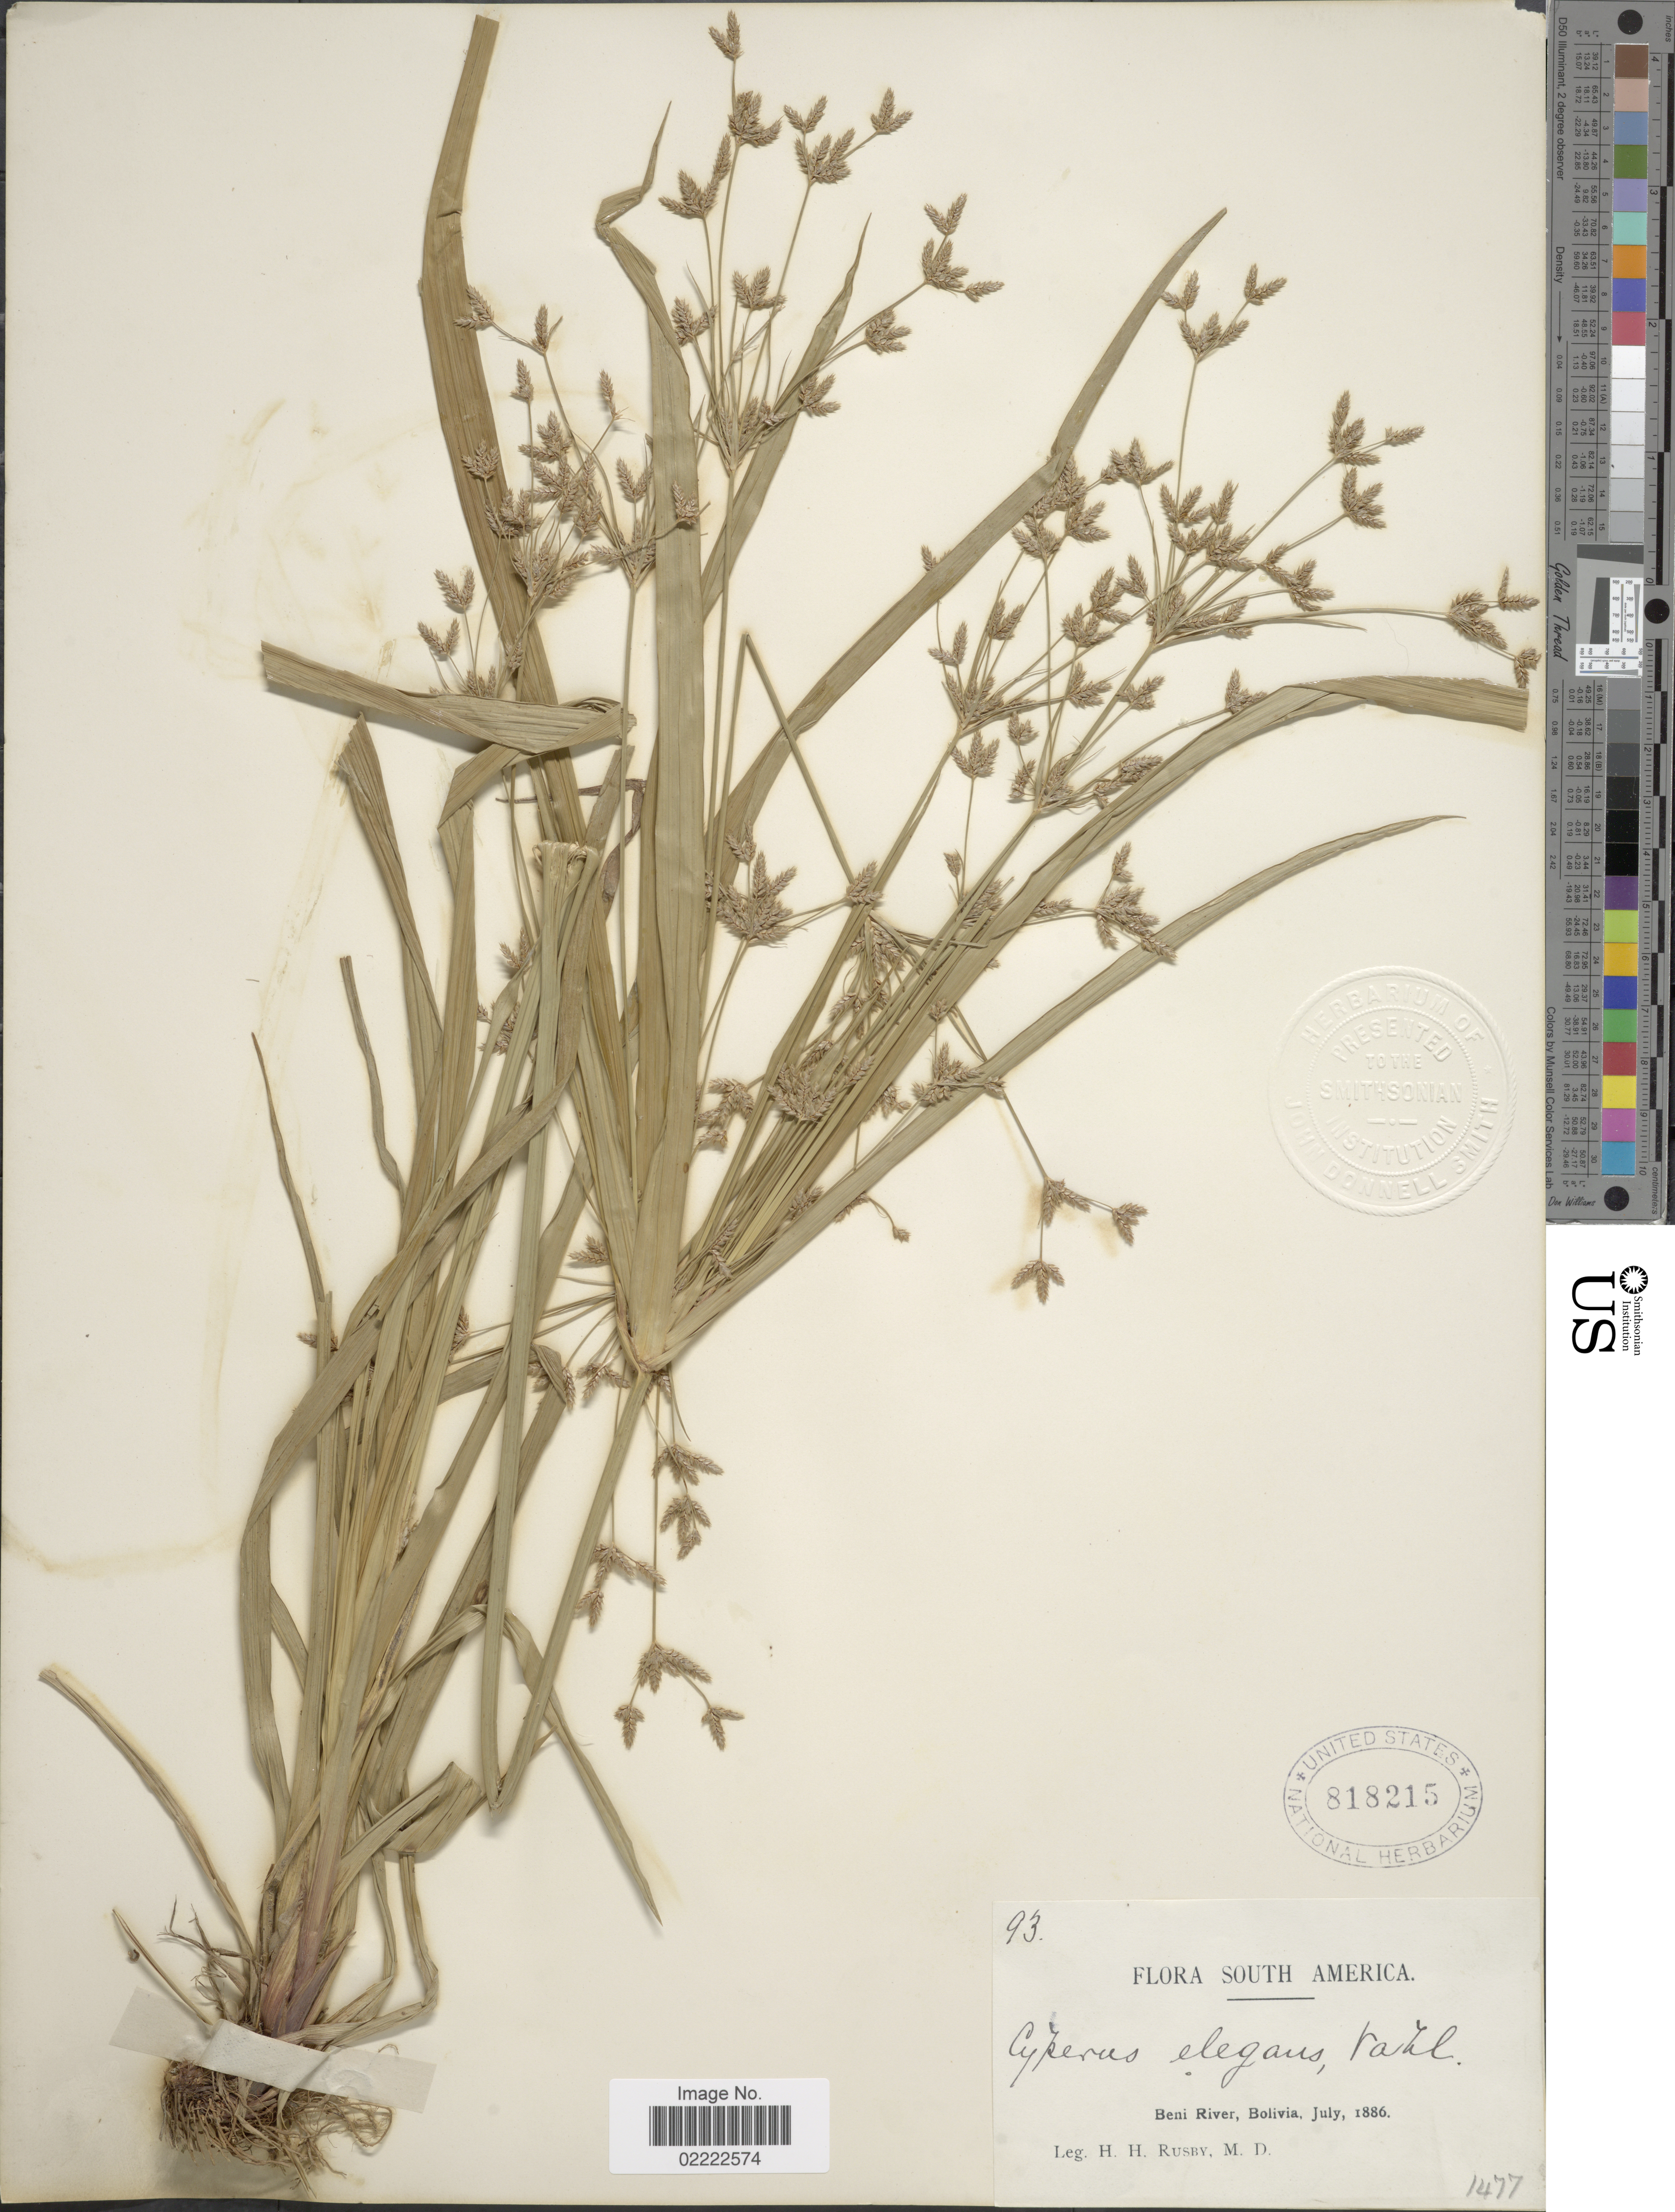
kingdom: Plantae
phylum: Tracheophyta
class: Liliopsida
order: Poales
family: Cyperaceae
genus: Cyperus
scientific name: Cyperus laxus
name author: Lam.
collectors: H. H. Rusby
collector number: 93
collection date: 1886-07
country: Bolivia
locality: Beni River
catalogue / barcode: US 818215